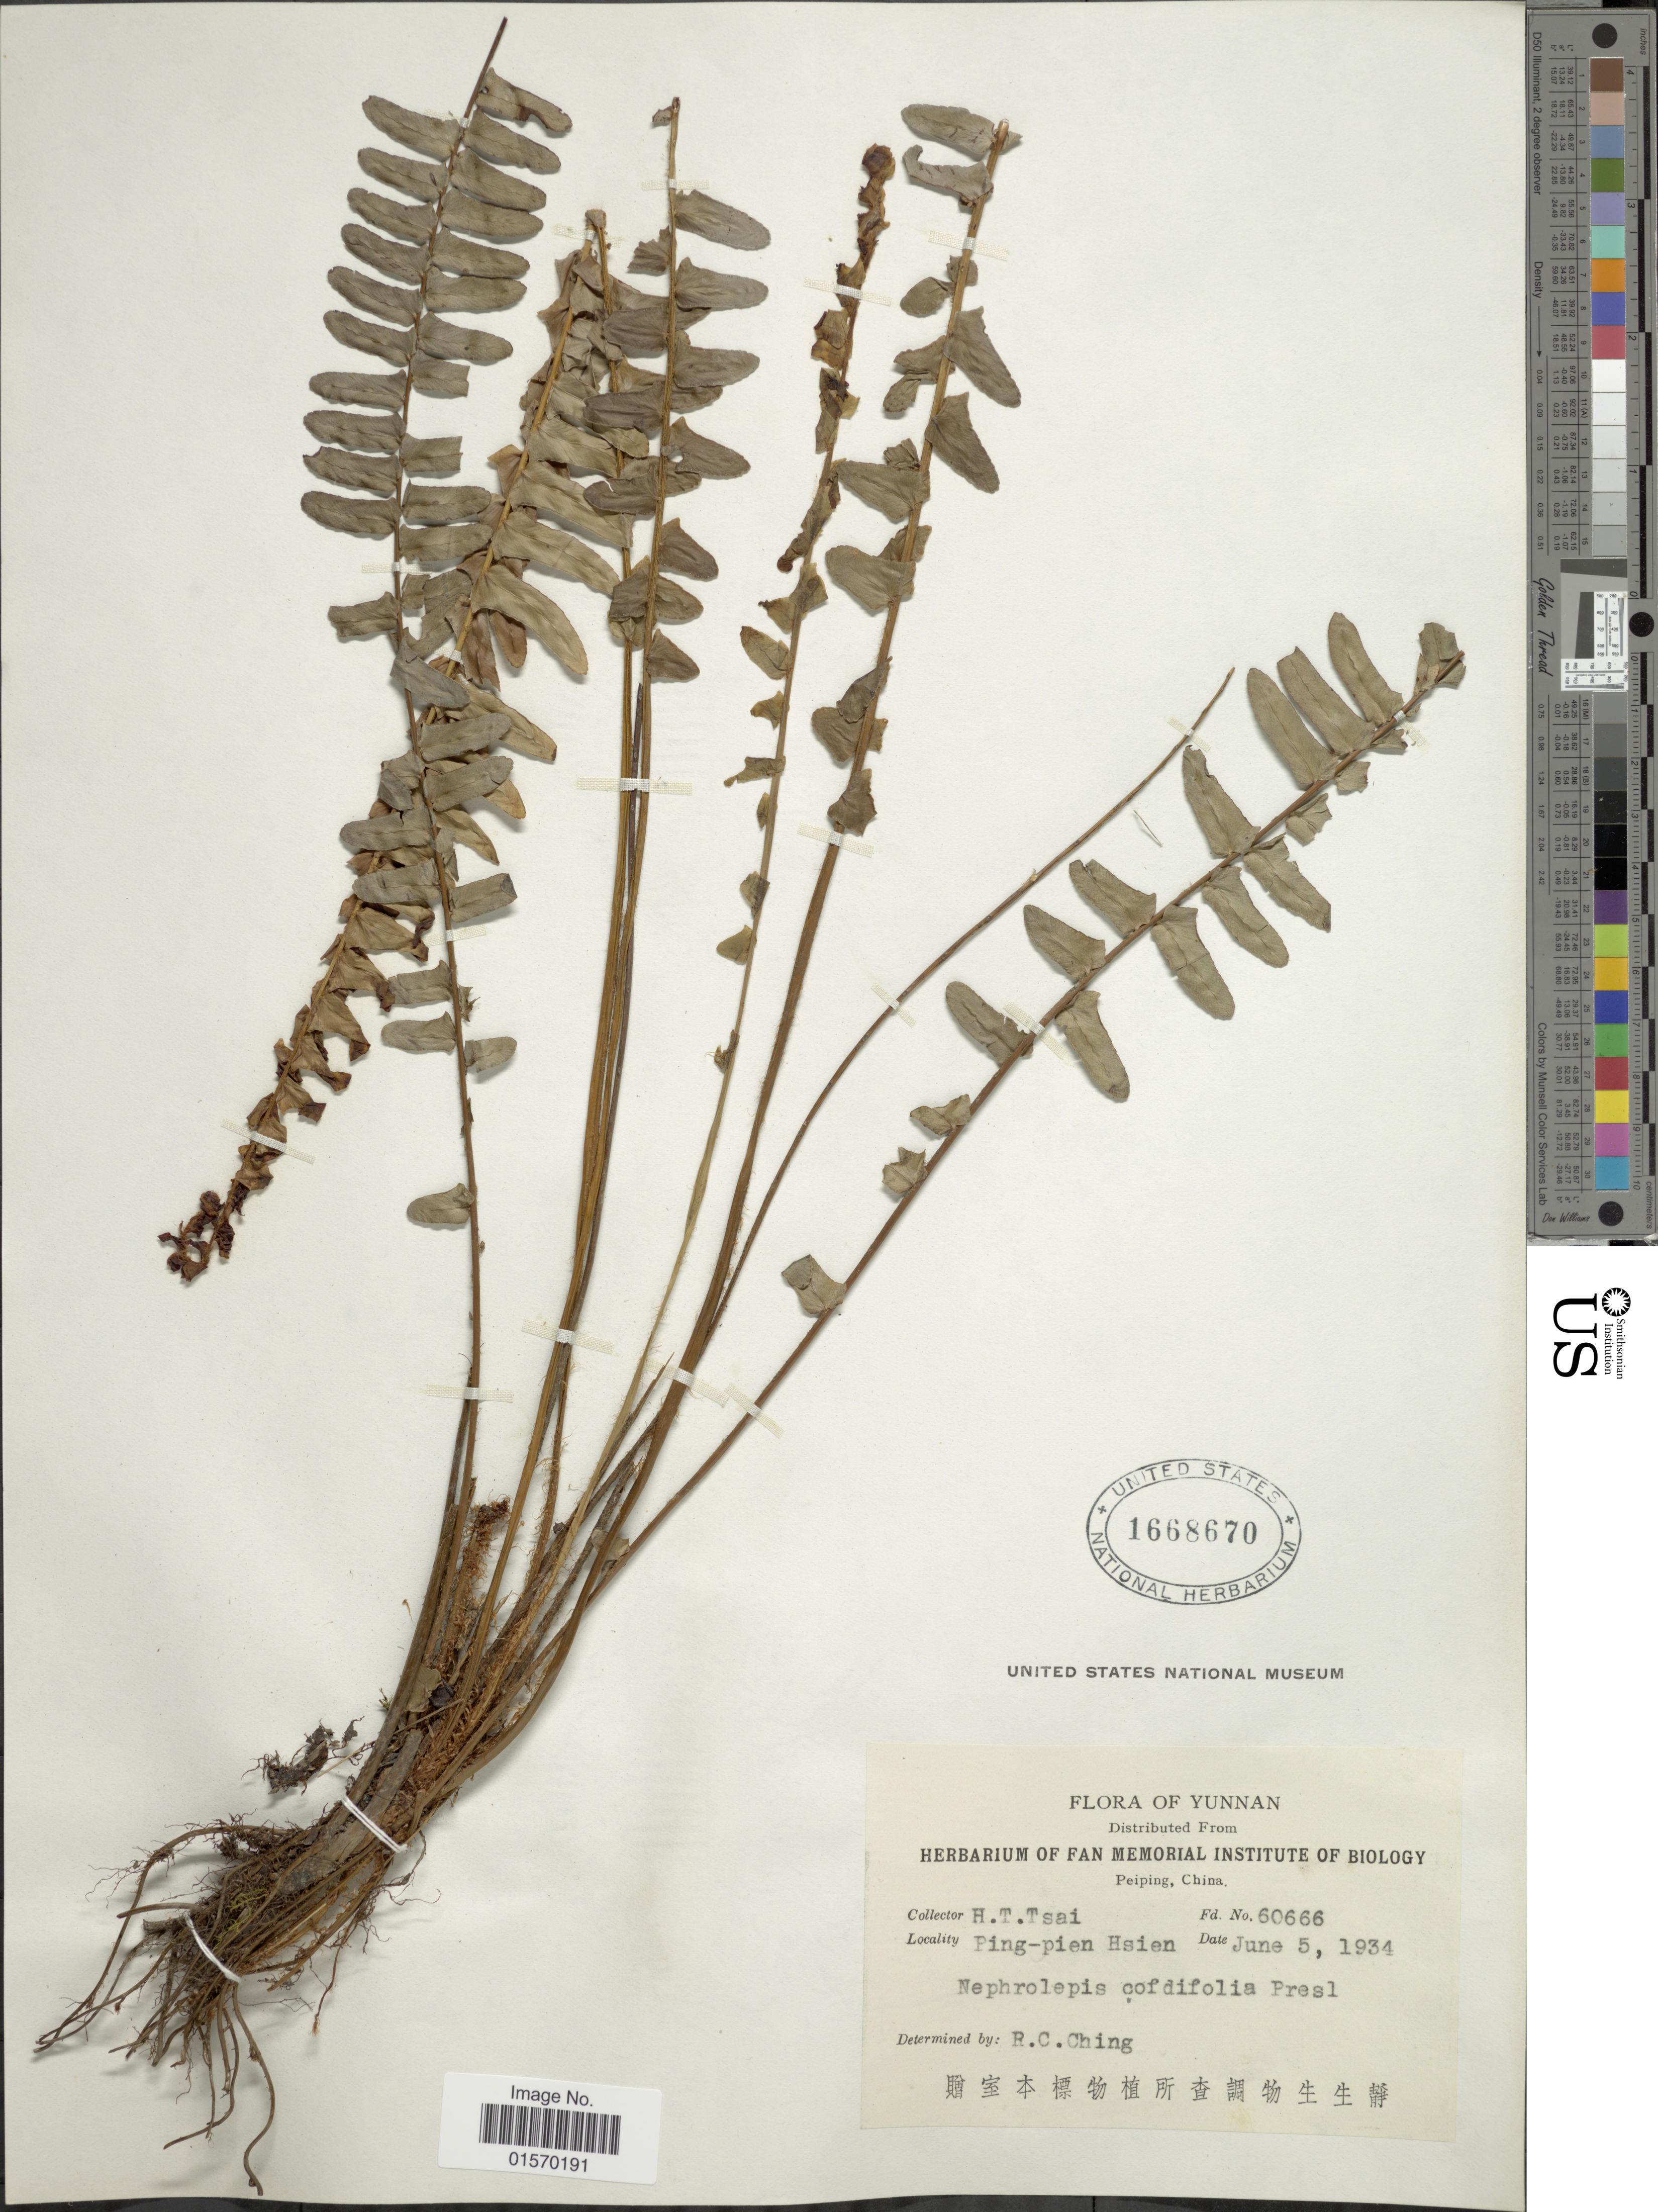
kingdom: Plantae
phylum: Tracheophyta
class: Polypodiopsida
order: Polypodiales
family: Nephrolepidaceae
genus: Nephrolepis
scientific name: Nephrolepis cordifolia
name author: (L.) C. Presl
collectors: H. Tsai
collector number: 60666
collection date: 1934-06-05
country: China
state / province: Yunnan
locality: Ping-pien Hsien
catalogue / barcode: US 1668670